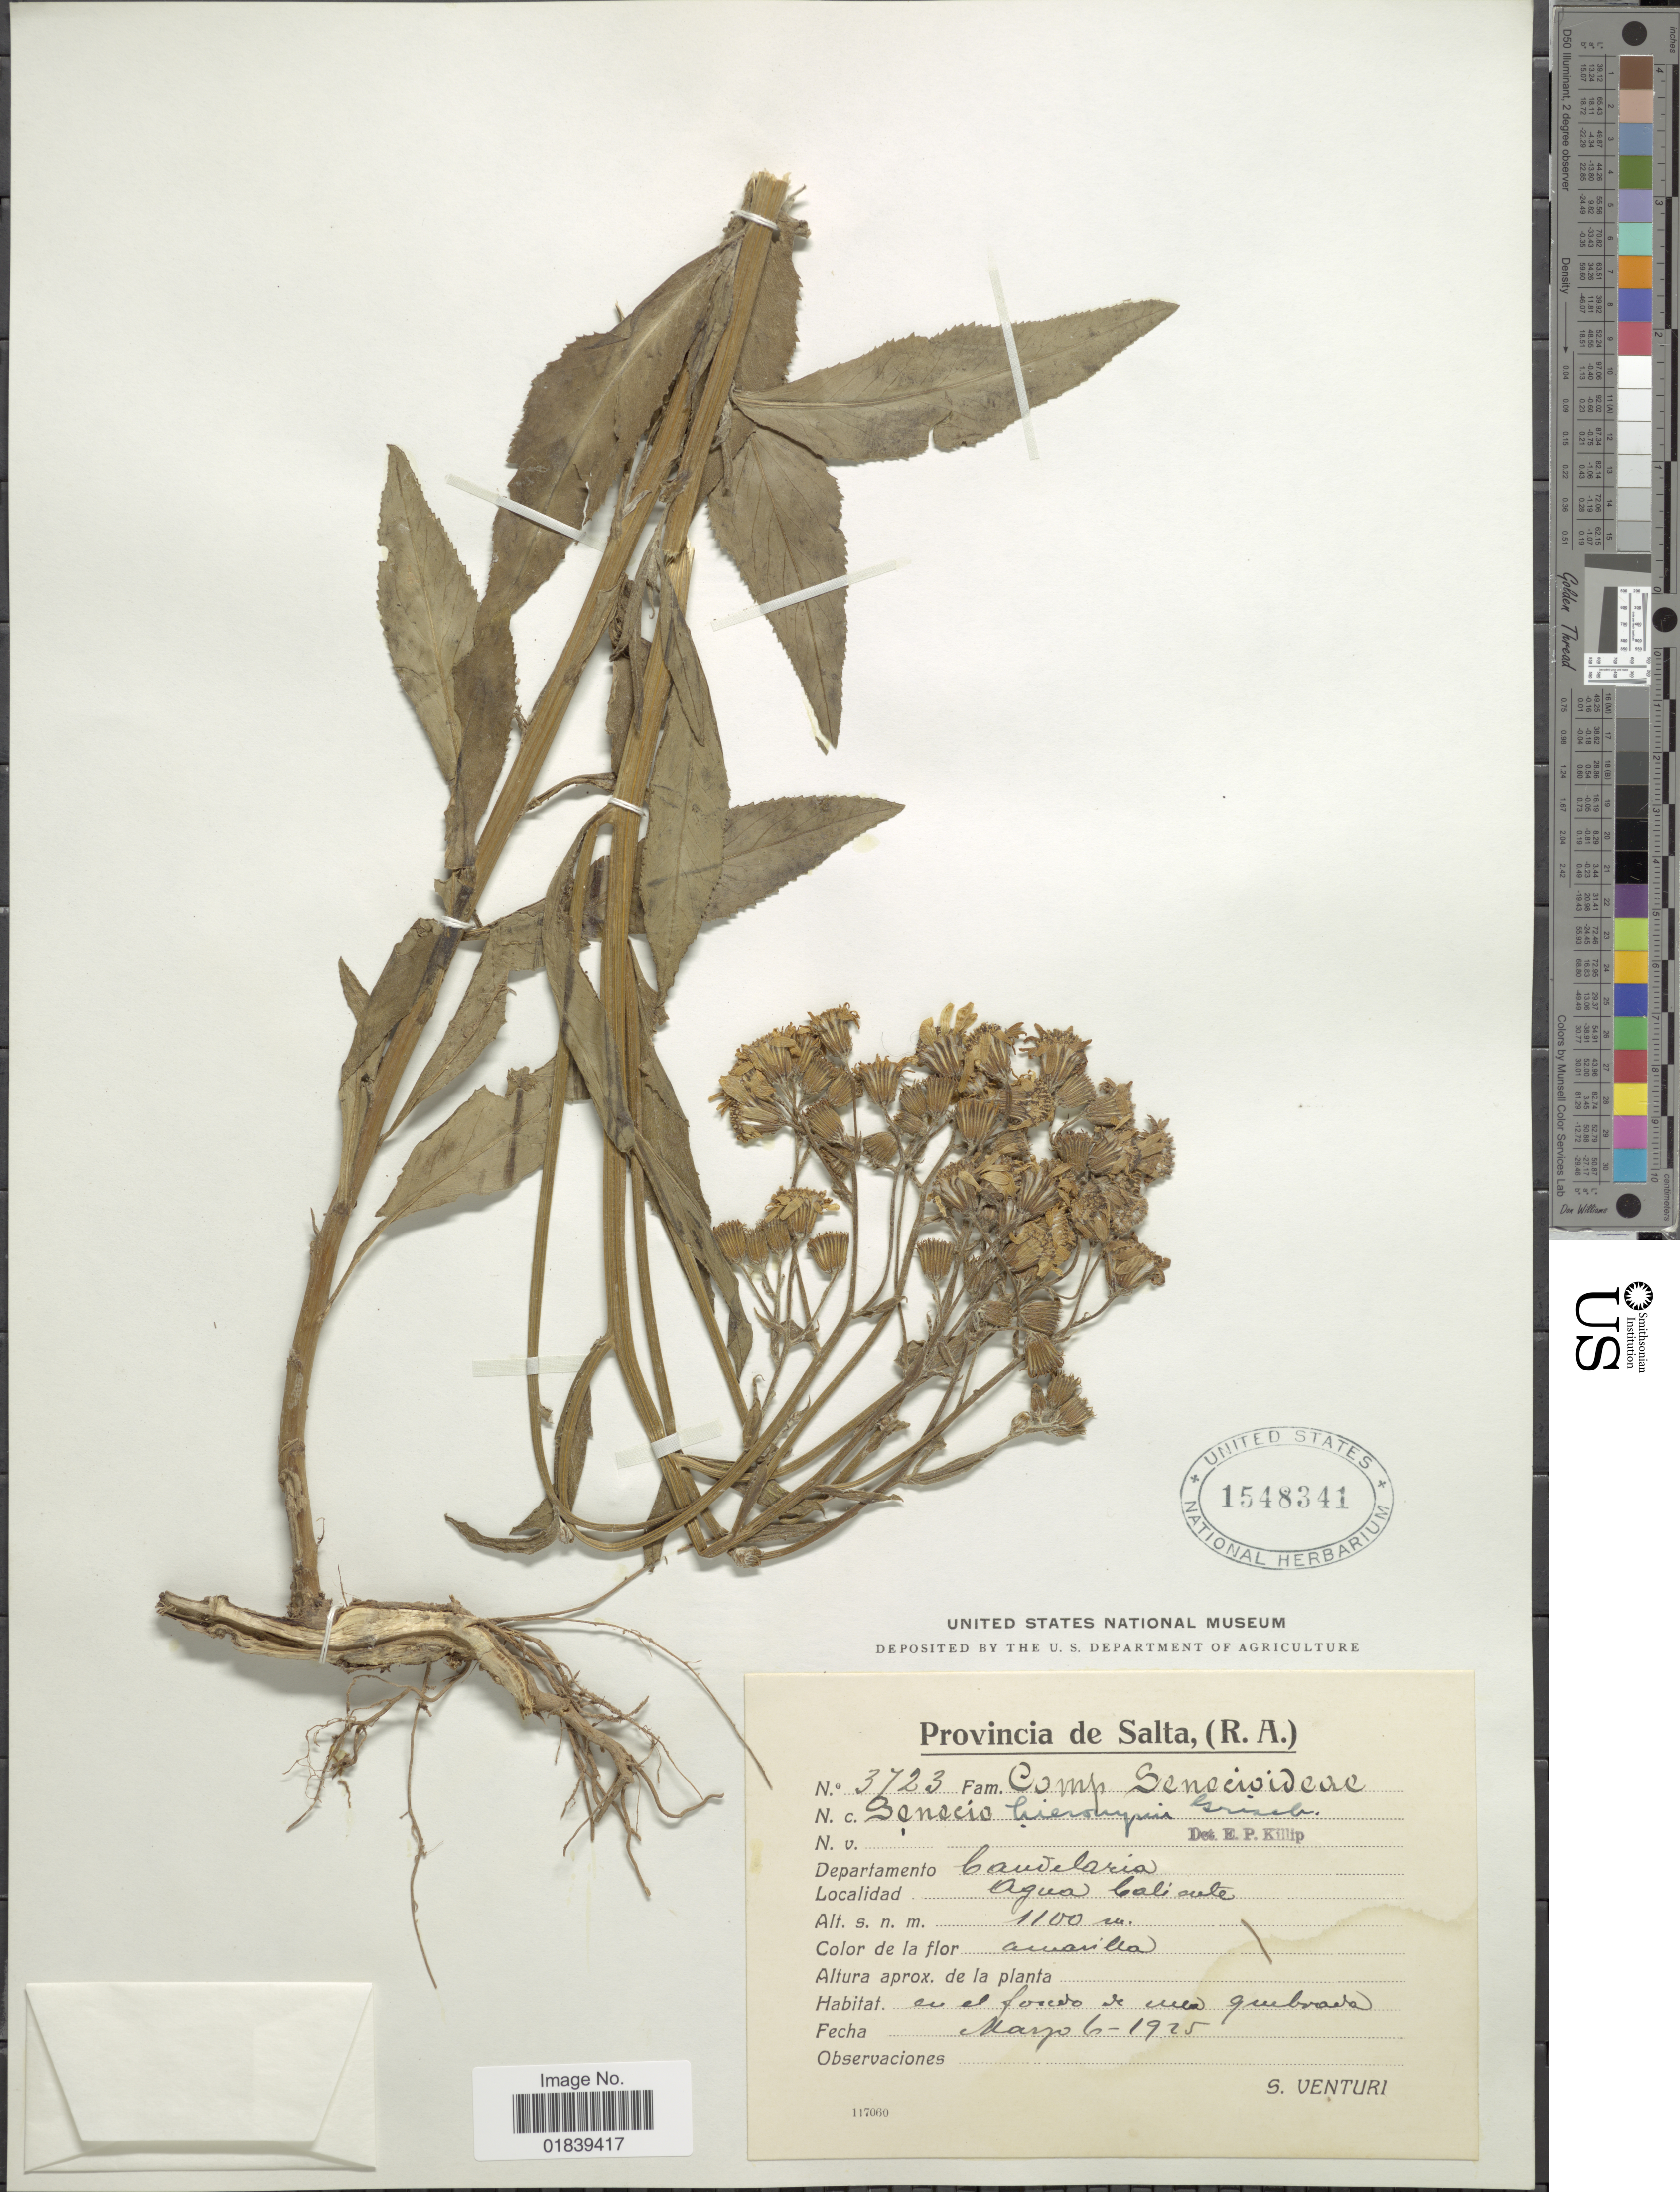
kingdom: Plantae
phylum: Tracheophyta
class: Magnoliopsida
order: Asterales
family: Asteraceae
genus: Senecio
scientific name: Senecio hieronymi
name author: Griseb.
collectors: S. Venturi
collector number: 3723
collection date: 1925-03-06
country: Argentina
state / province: Salta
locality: Departamento Candelaria, Agua Caliente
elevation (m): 1100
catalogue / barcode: US 1548341